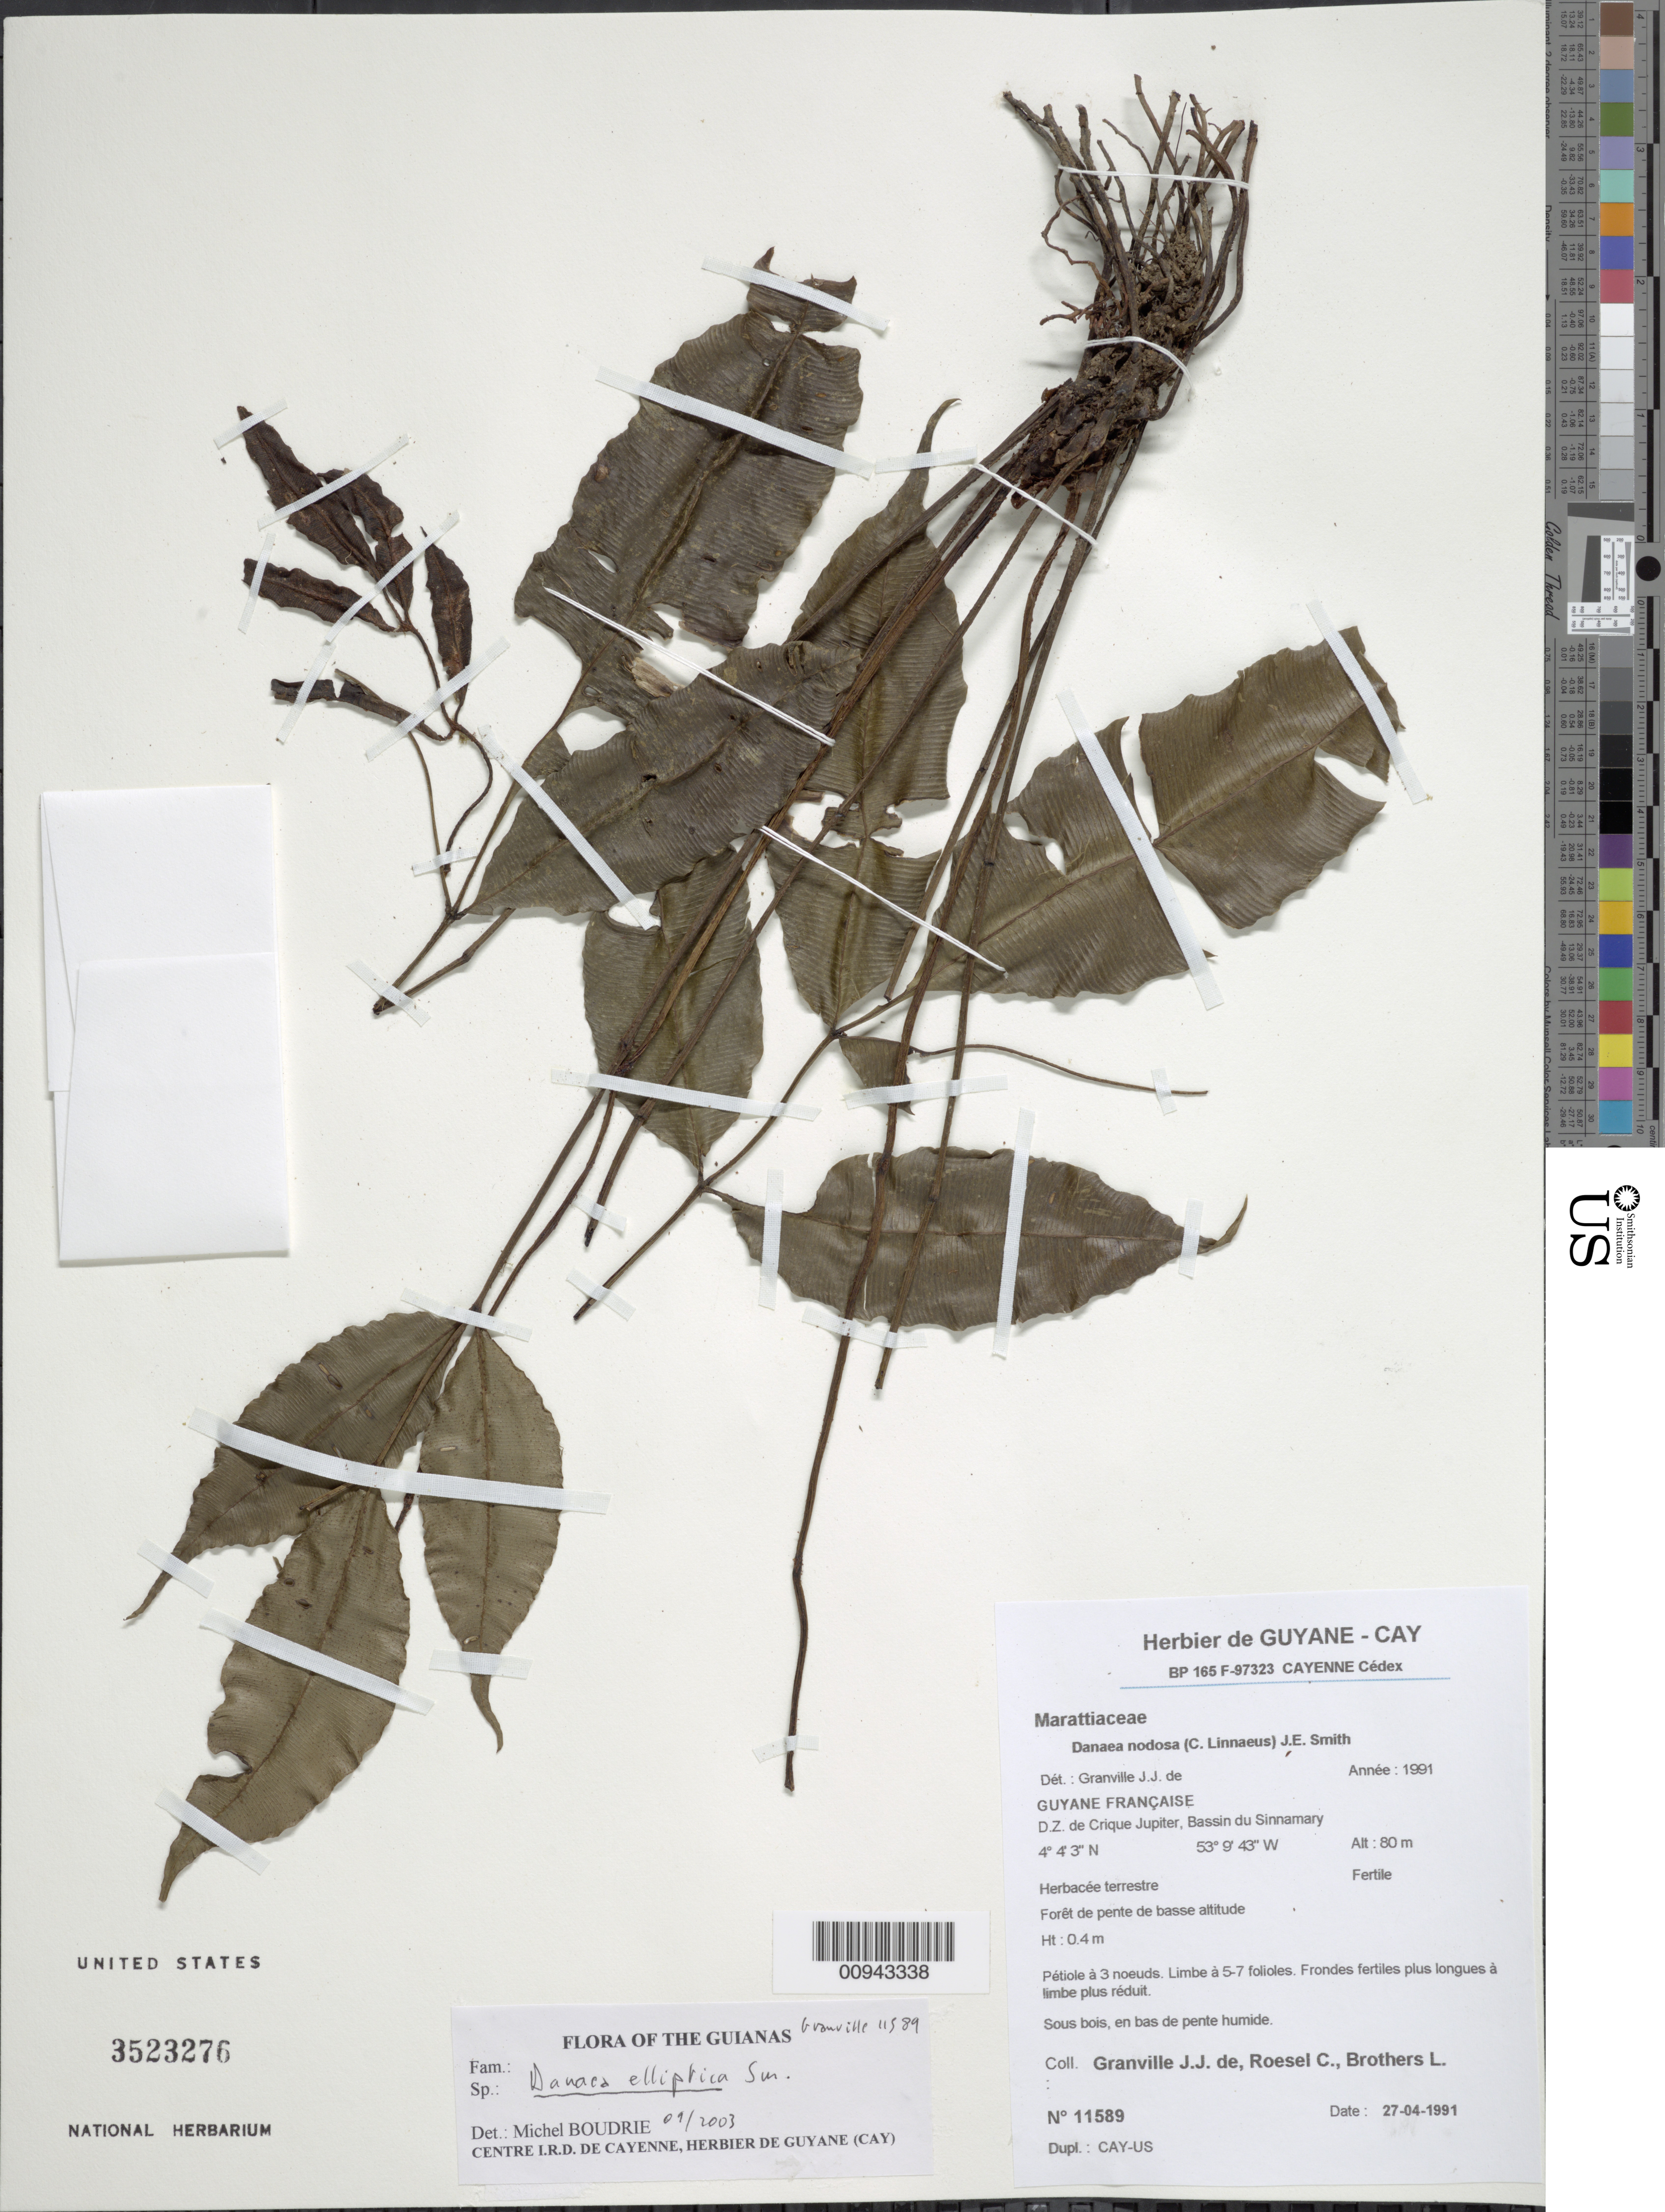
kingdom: Plantae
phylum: Tracheophyta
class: Polypodiopsida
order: Marattiales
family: Marattiaceae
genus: Danaea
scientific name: Danaea elliptica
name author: Sm.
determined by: Boudrie, M.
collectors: J.-J. de Granville, C. S. Roesel & L. Brothers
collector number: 11589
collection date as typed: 27-Apr-91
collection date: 1991-04-27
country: French Guiana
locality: D.Z. de Crique Jupiter, Bassin du Sinnamary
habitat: Foret de pente de basse altitude. Sous bois, en bas de pente humide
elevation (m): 80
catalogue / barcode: US 3523276